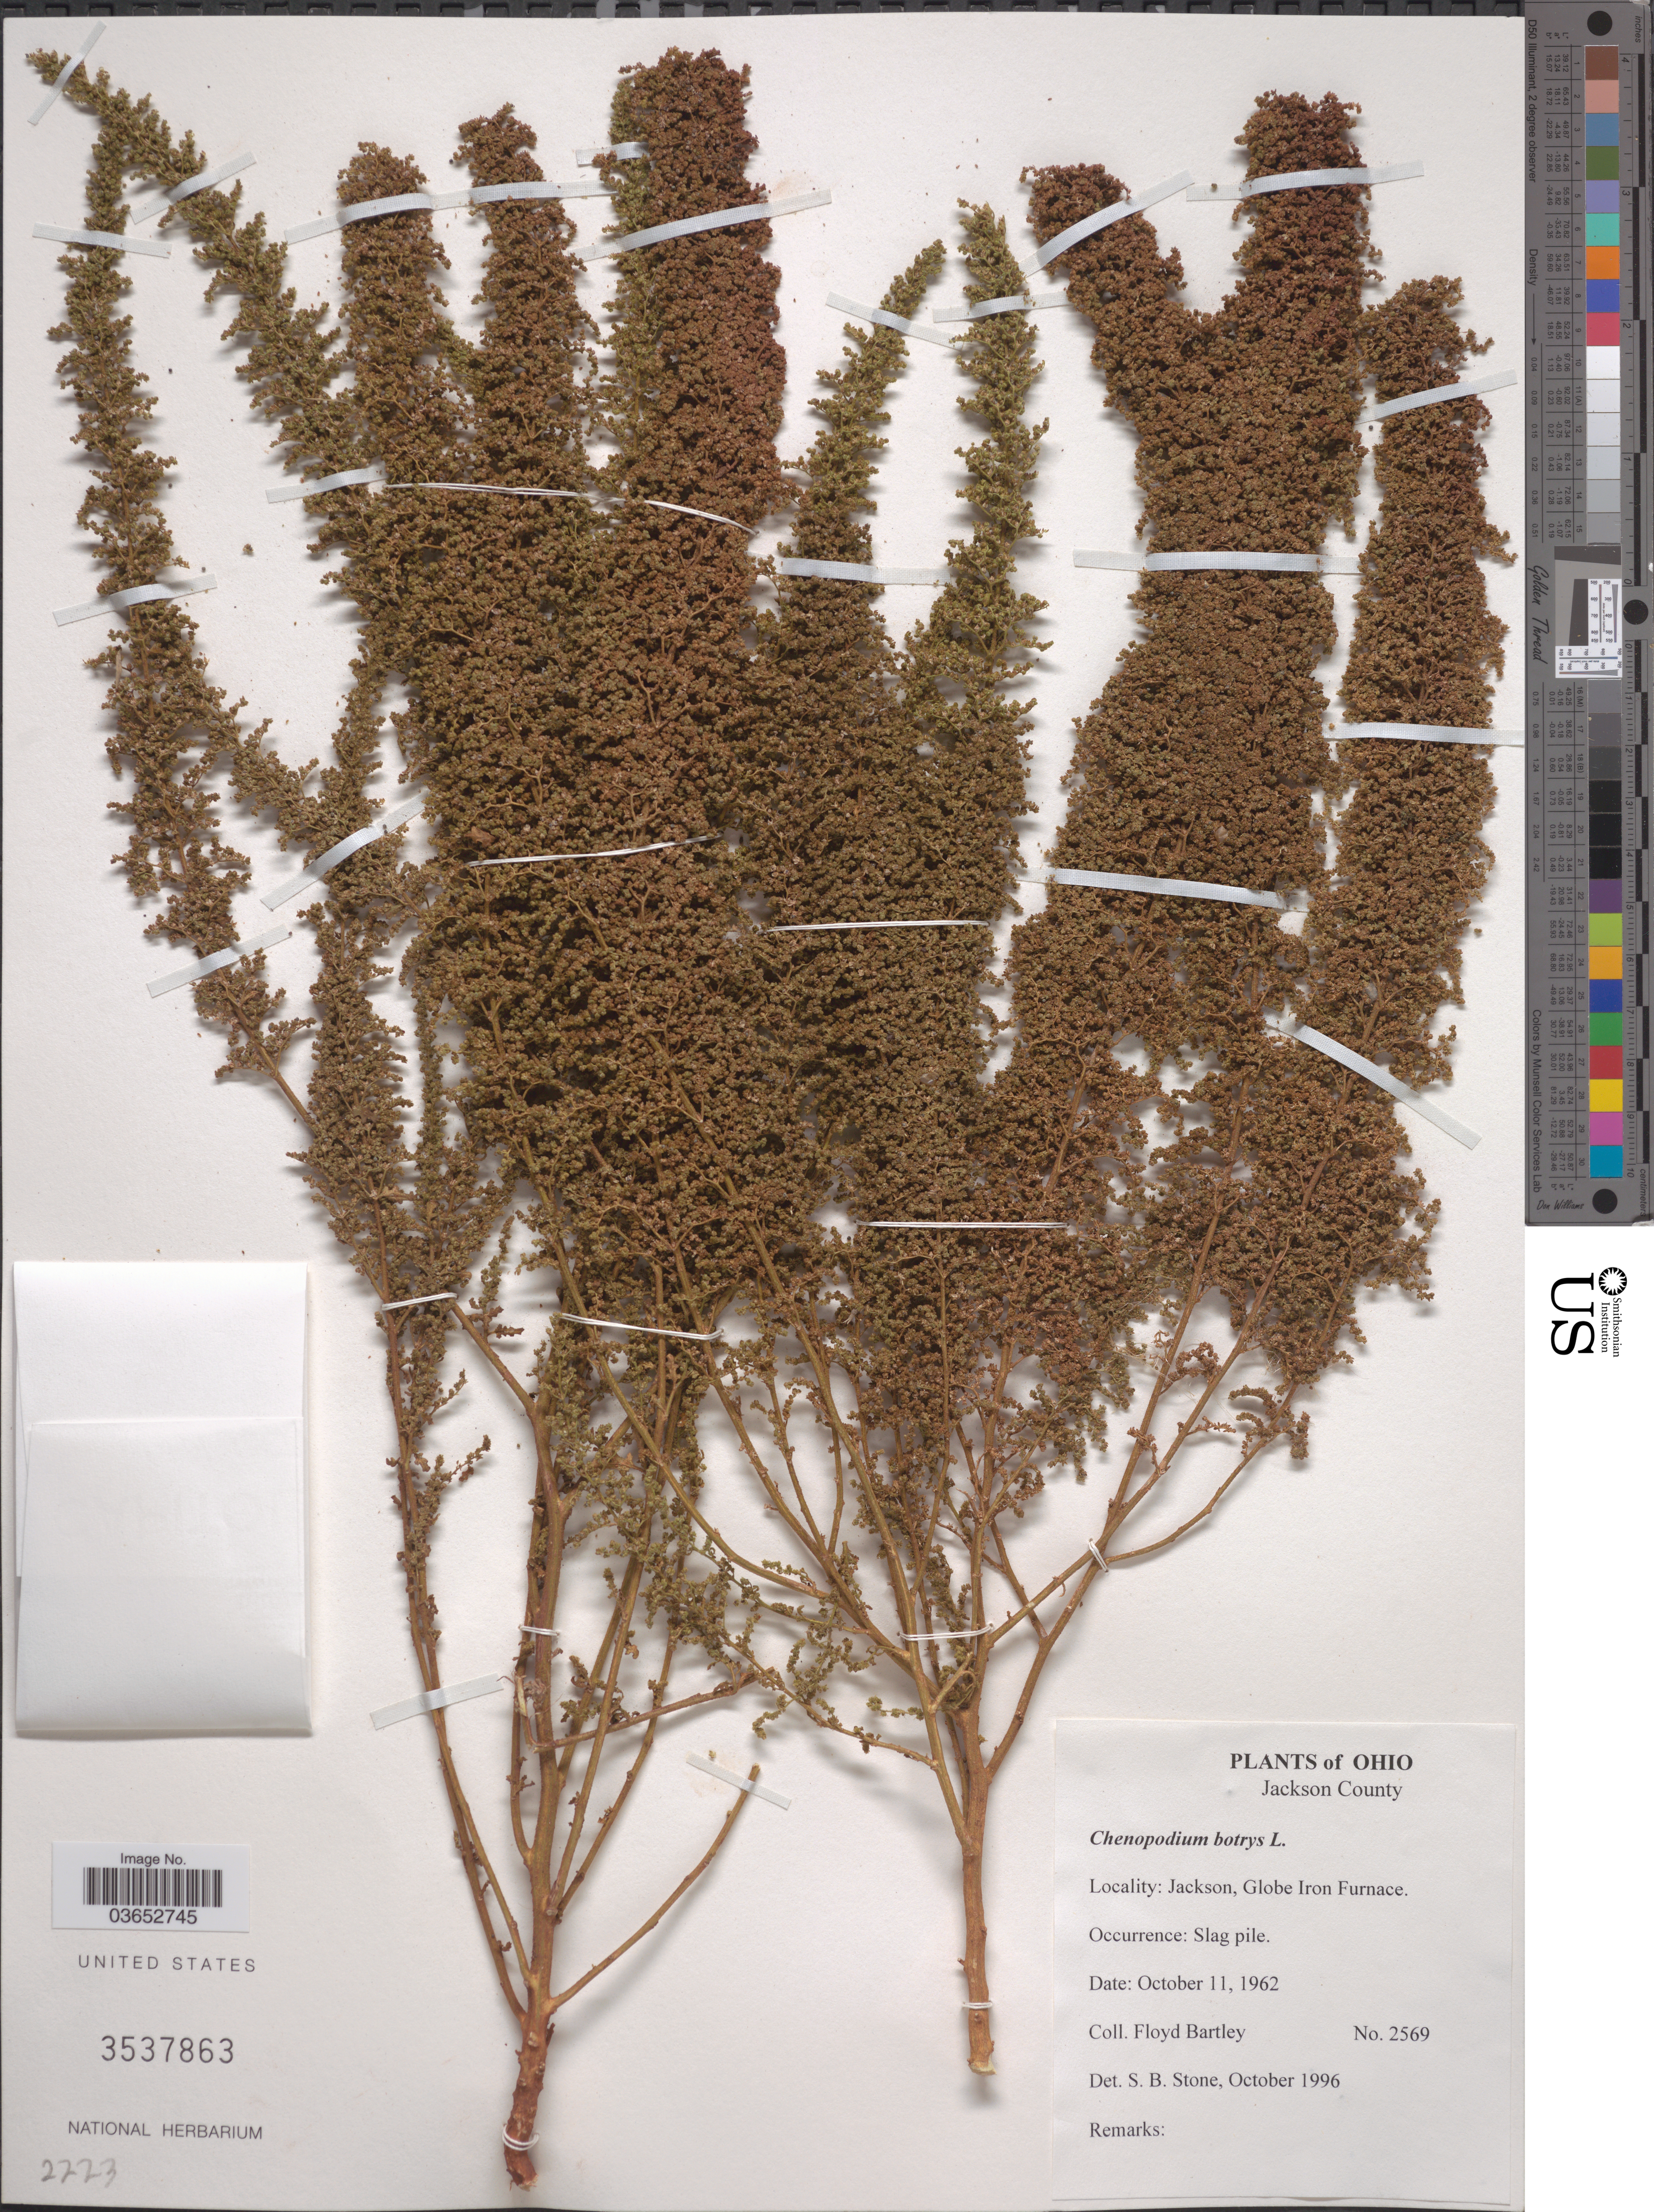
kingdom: Plantae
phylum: Tracheophyta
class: Magnoliopsida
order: Caryophyllales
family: Amaranthaceae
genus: Chenopodium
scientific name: Chenopodium botrys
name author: L.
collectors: F. Bartley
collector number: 2569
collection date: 1962-10-11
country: United States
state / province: Ohio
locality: Jackson County. Jackson, Globe Iron Furnace.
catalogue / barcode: US 3537863